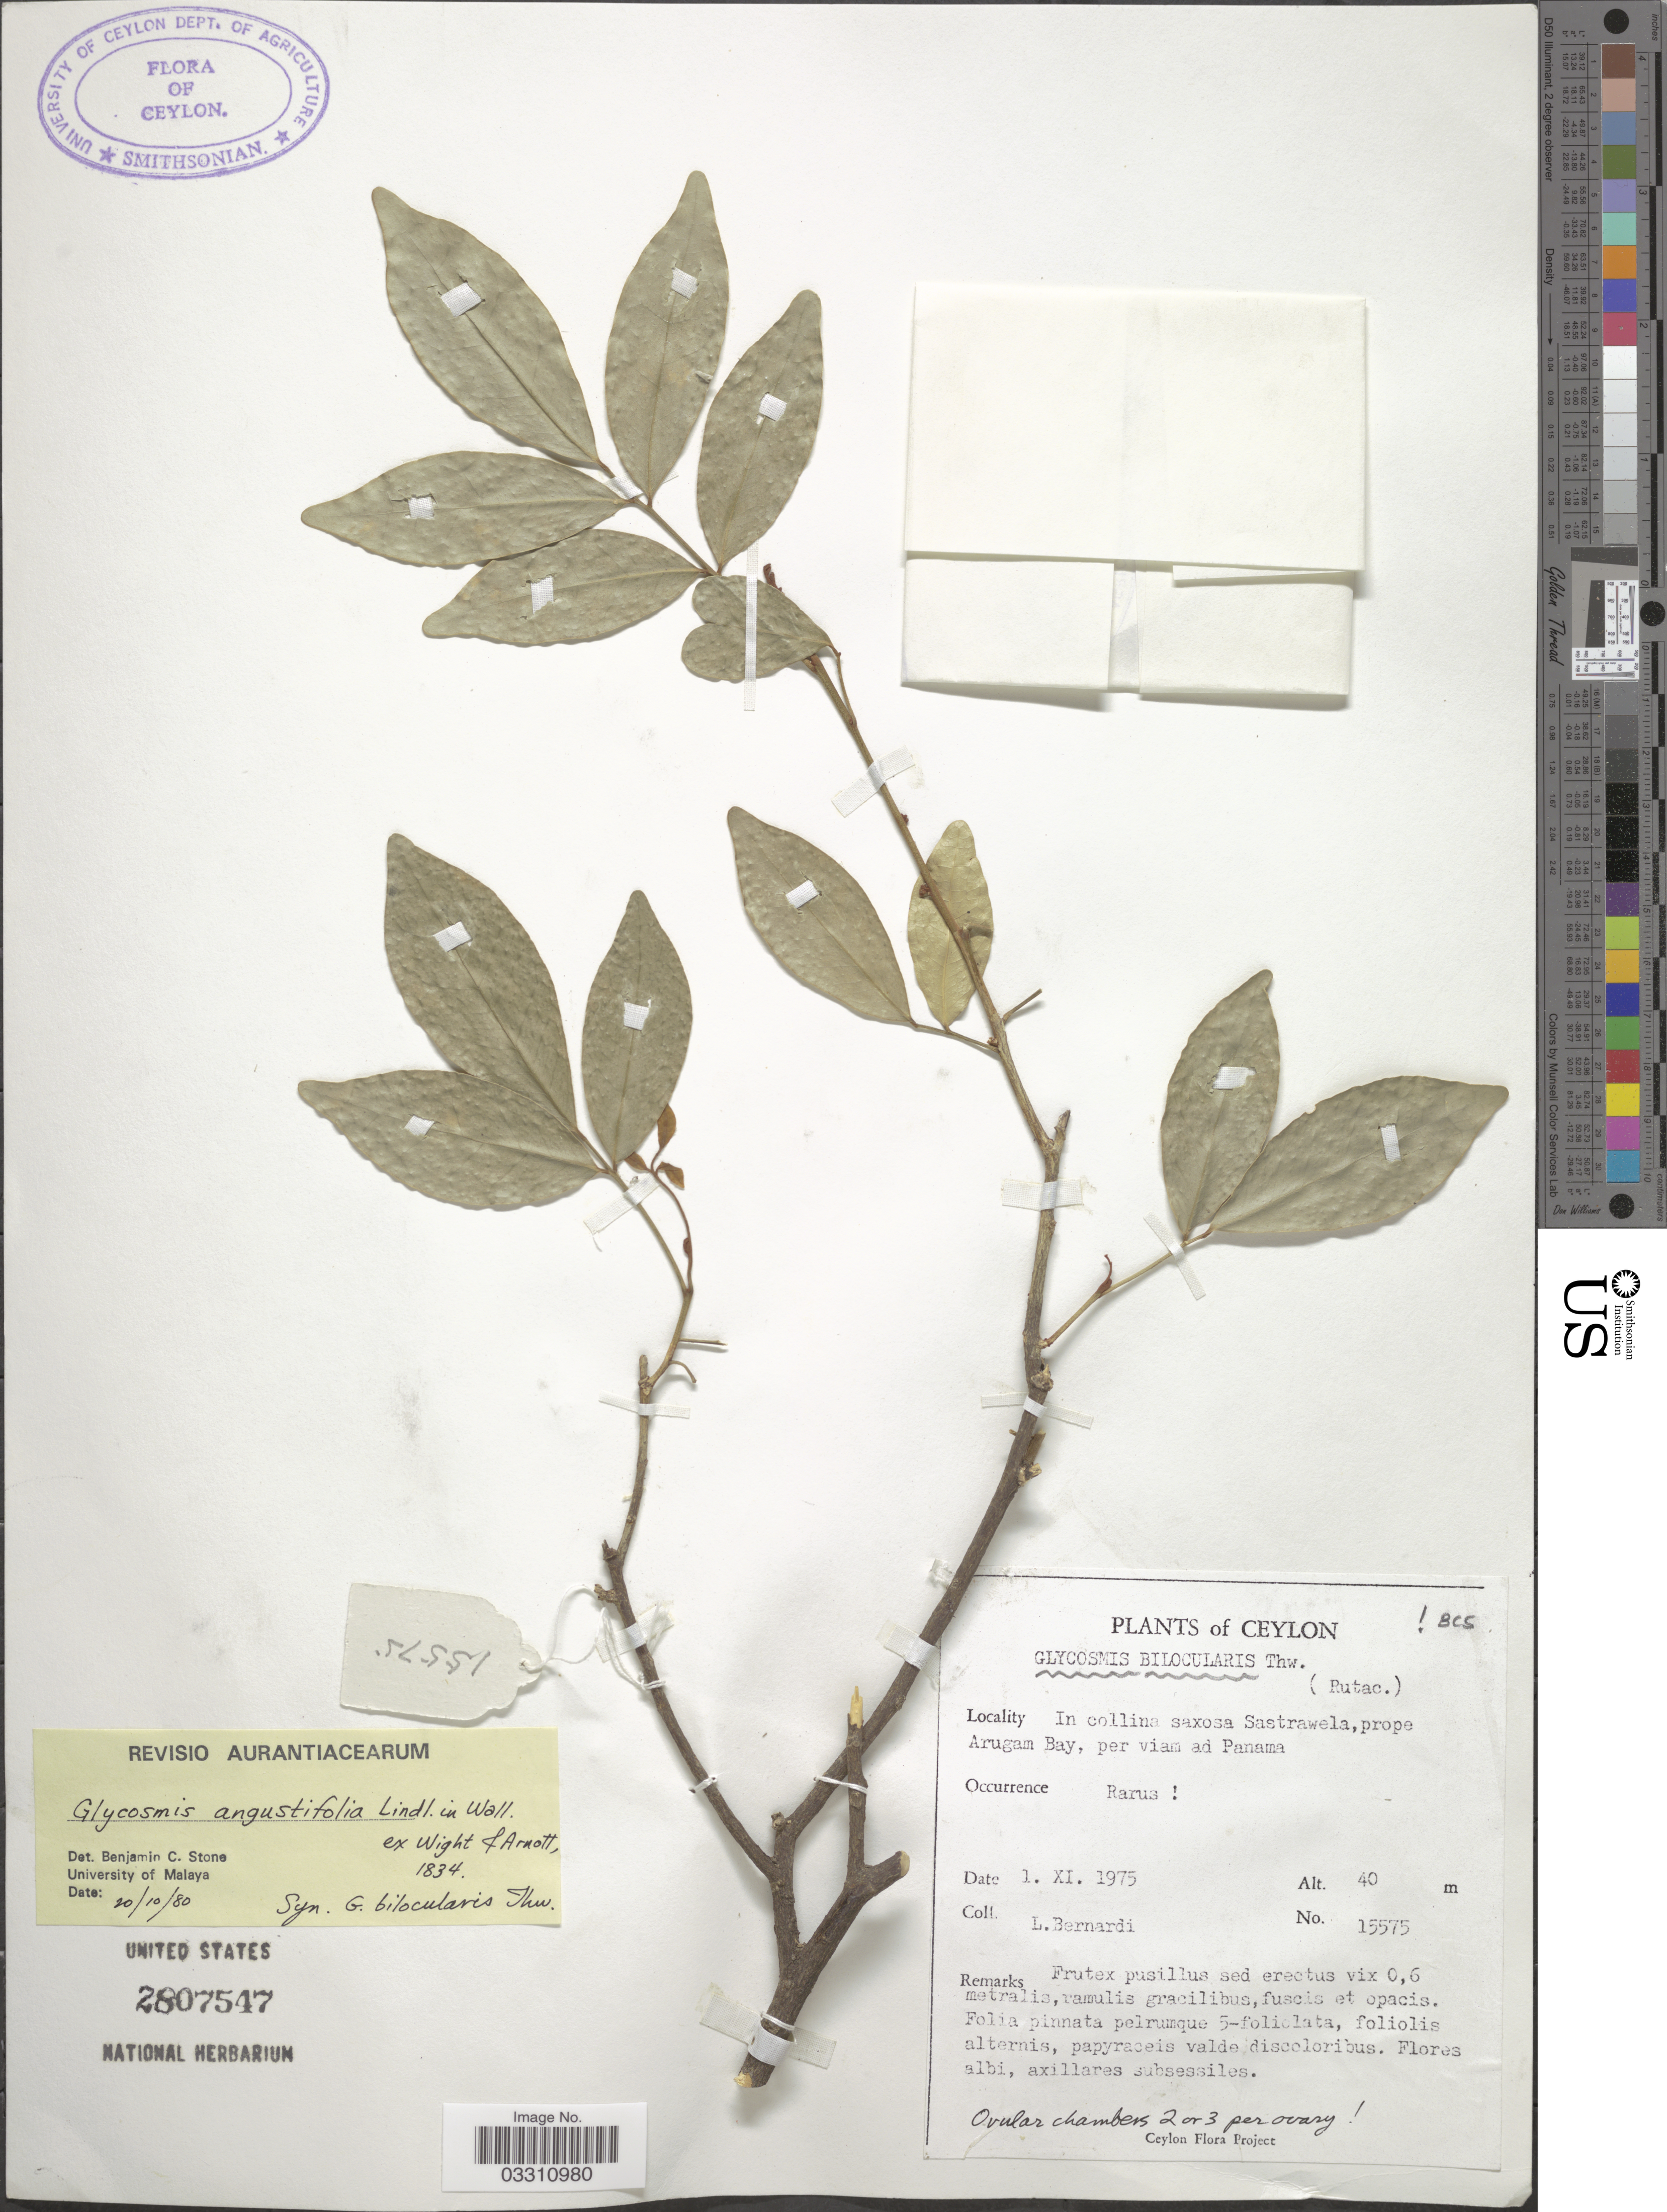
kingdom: Plantae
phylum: Tracheophyta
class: Magnoliopsida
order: Sapindales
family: Rutaceae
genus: Glycosmis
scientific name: Glycosmis angustifolia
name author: Lindl. ex Wight & Arn.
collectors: L. Bernardi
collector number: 15575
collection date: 1975-11-01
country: Sri Lanka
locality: Ceylon, In collina saxosa Sastrawela, prope Arugam Bay, per viam ad Panama.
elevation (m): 40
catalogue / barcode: US 2807547